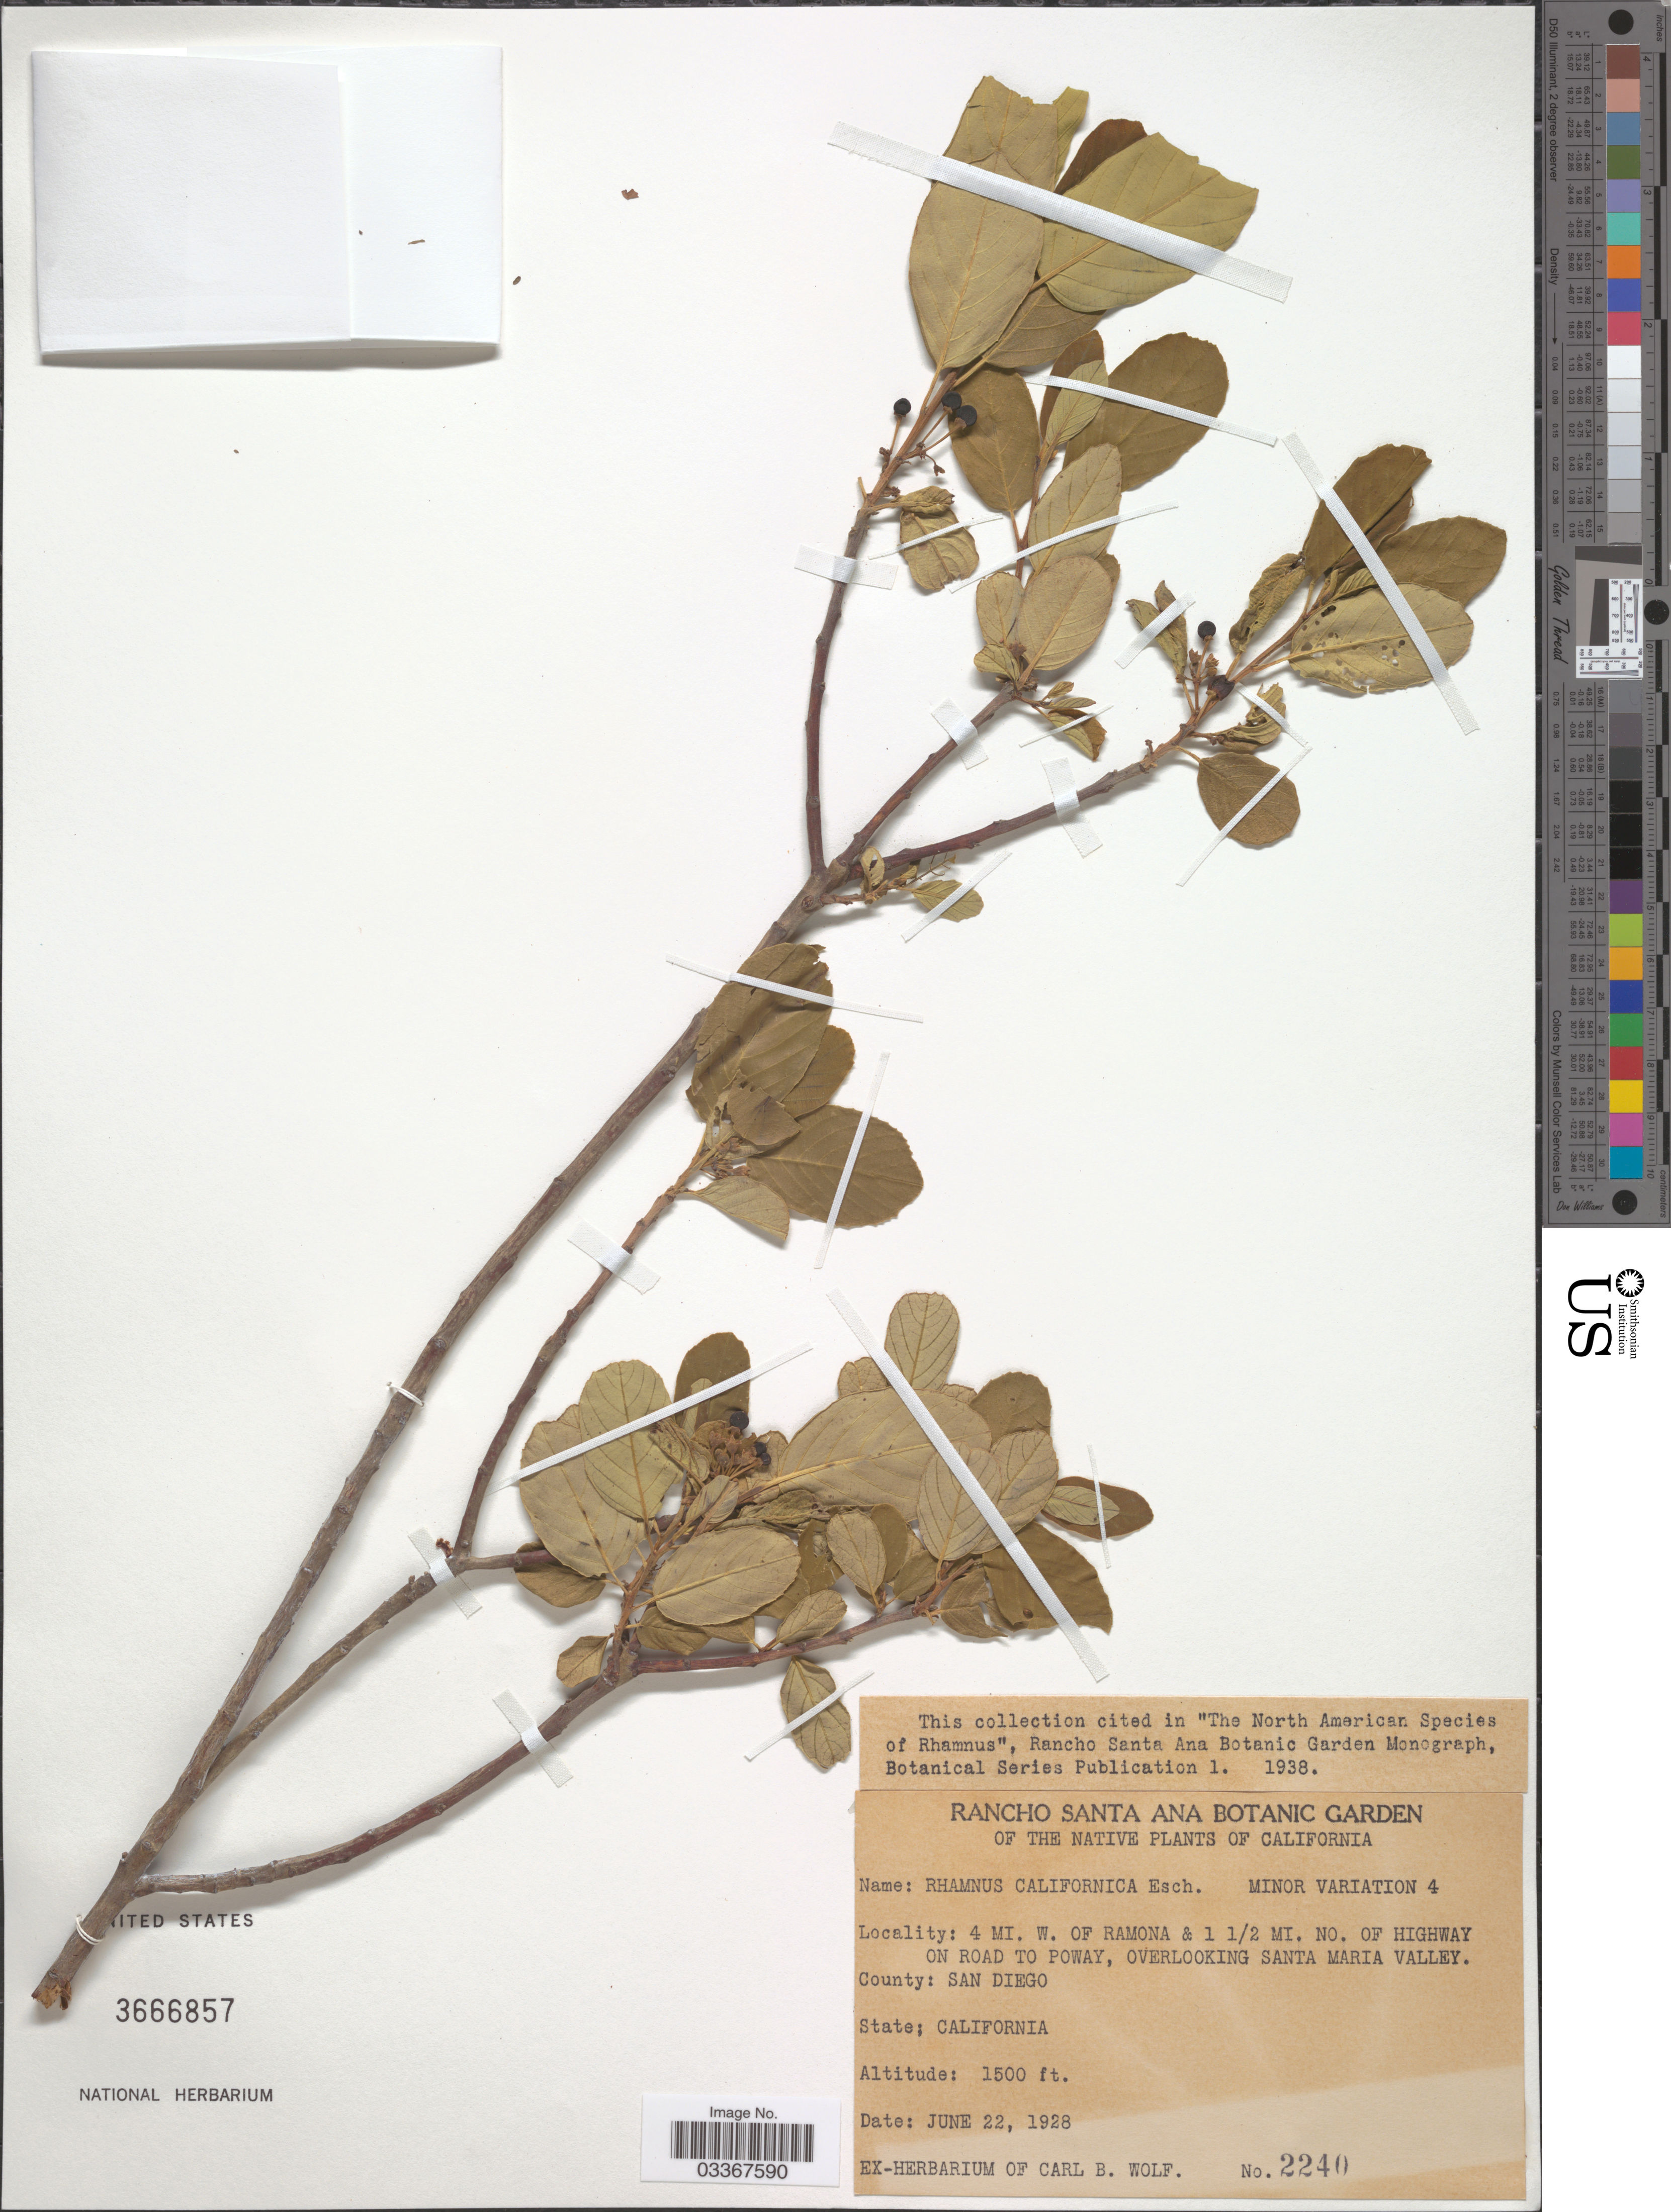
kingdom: Plantae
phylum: Tracheophyta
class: Magnoliopsida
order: Rosales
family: Rhamnaceae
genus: Frangula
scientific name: Frangula californica subsp. ursina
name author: (Greene) Kartesz & Gandhi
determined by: Strong, Mark T., (BOT), Smithsonian Institution - National Museum of Natural History (UNITED STATES)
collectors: ex herb. Carl B. Wolf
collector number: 2240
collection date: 1928-06-22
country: United States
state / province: California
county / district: San Diego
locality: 4 mi. W. of Ramona & 1½ mi. NO. of highway on road to Poway, overlooking Santa Maria Valley, County: San Diego.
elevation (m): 457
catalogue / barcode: US 3666857